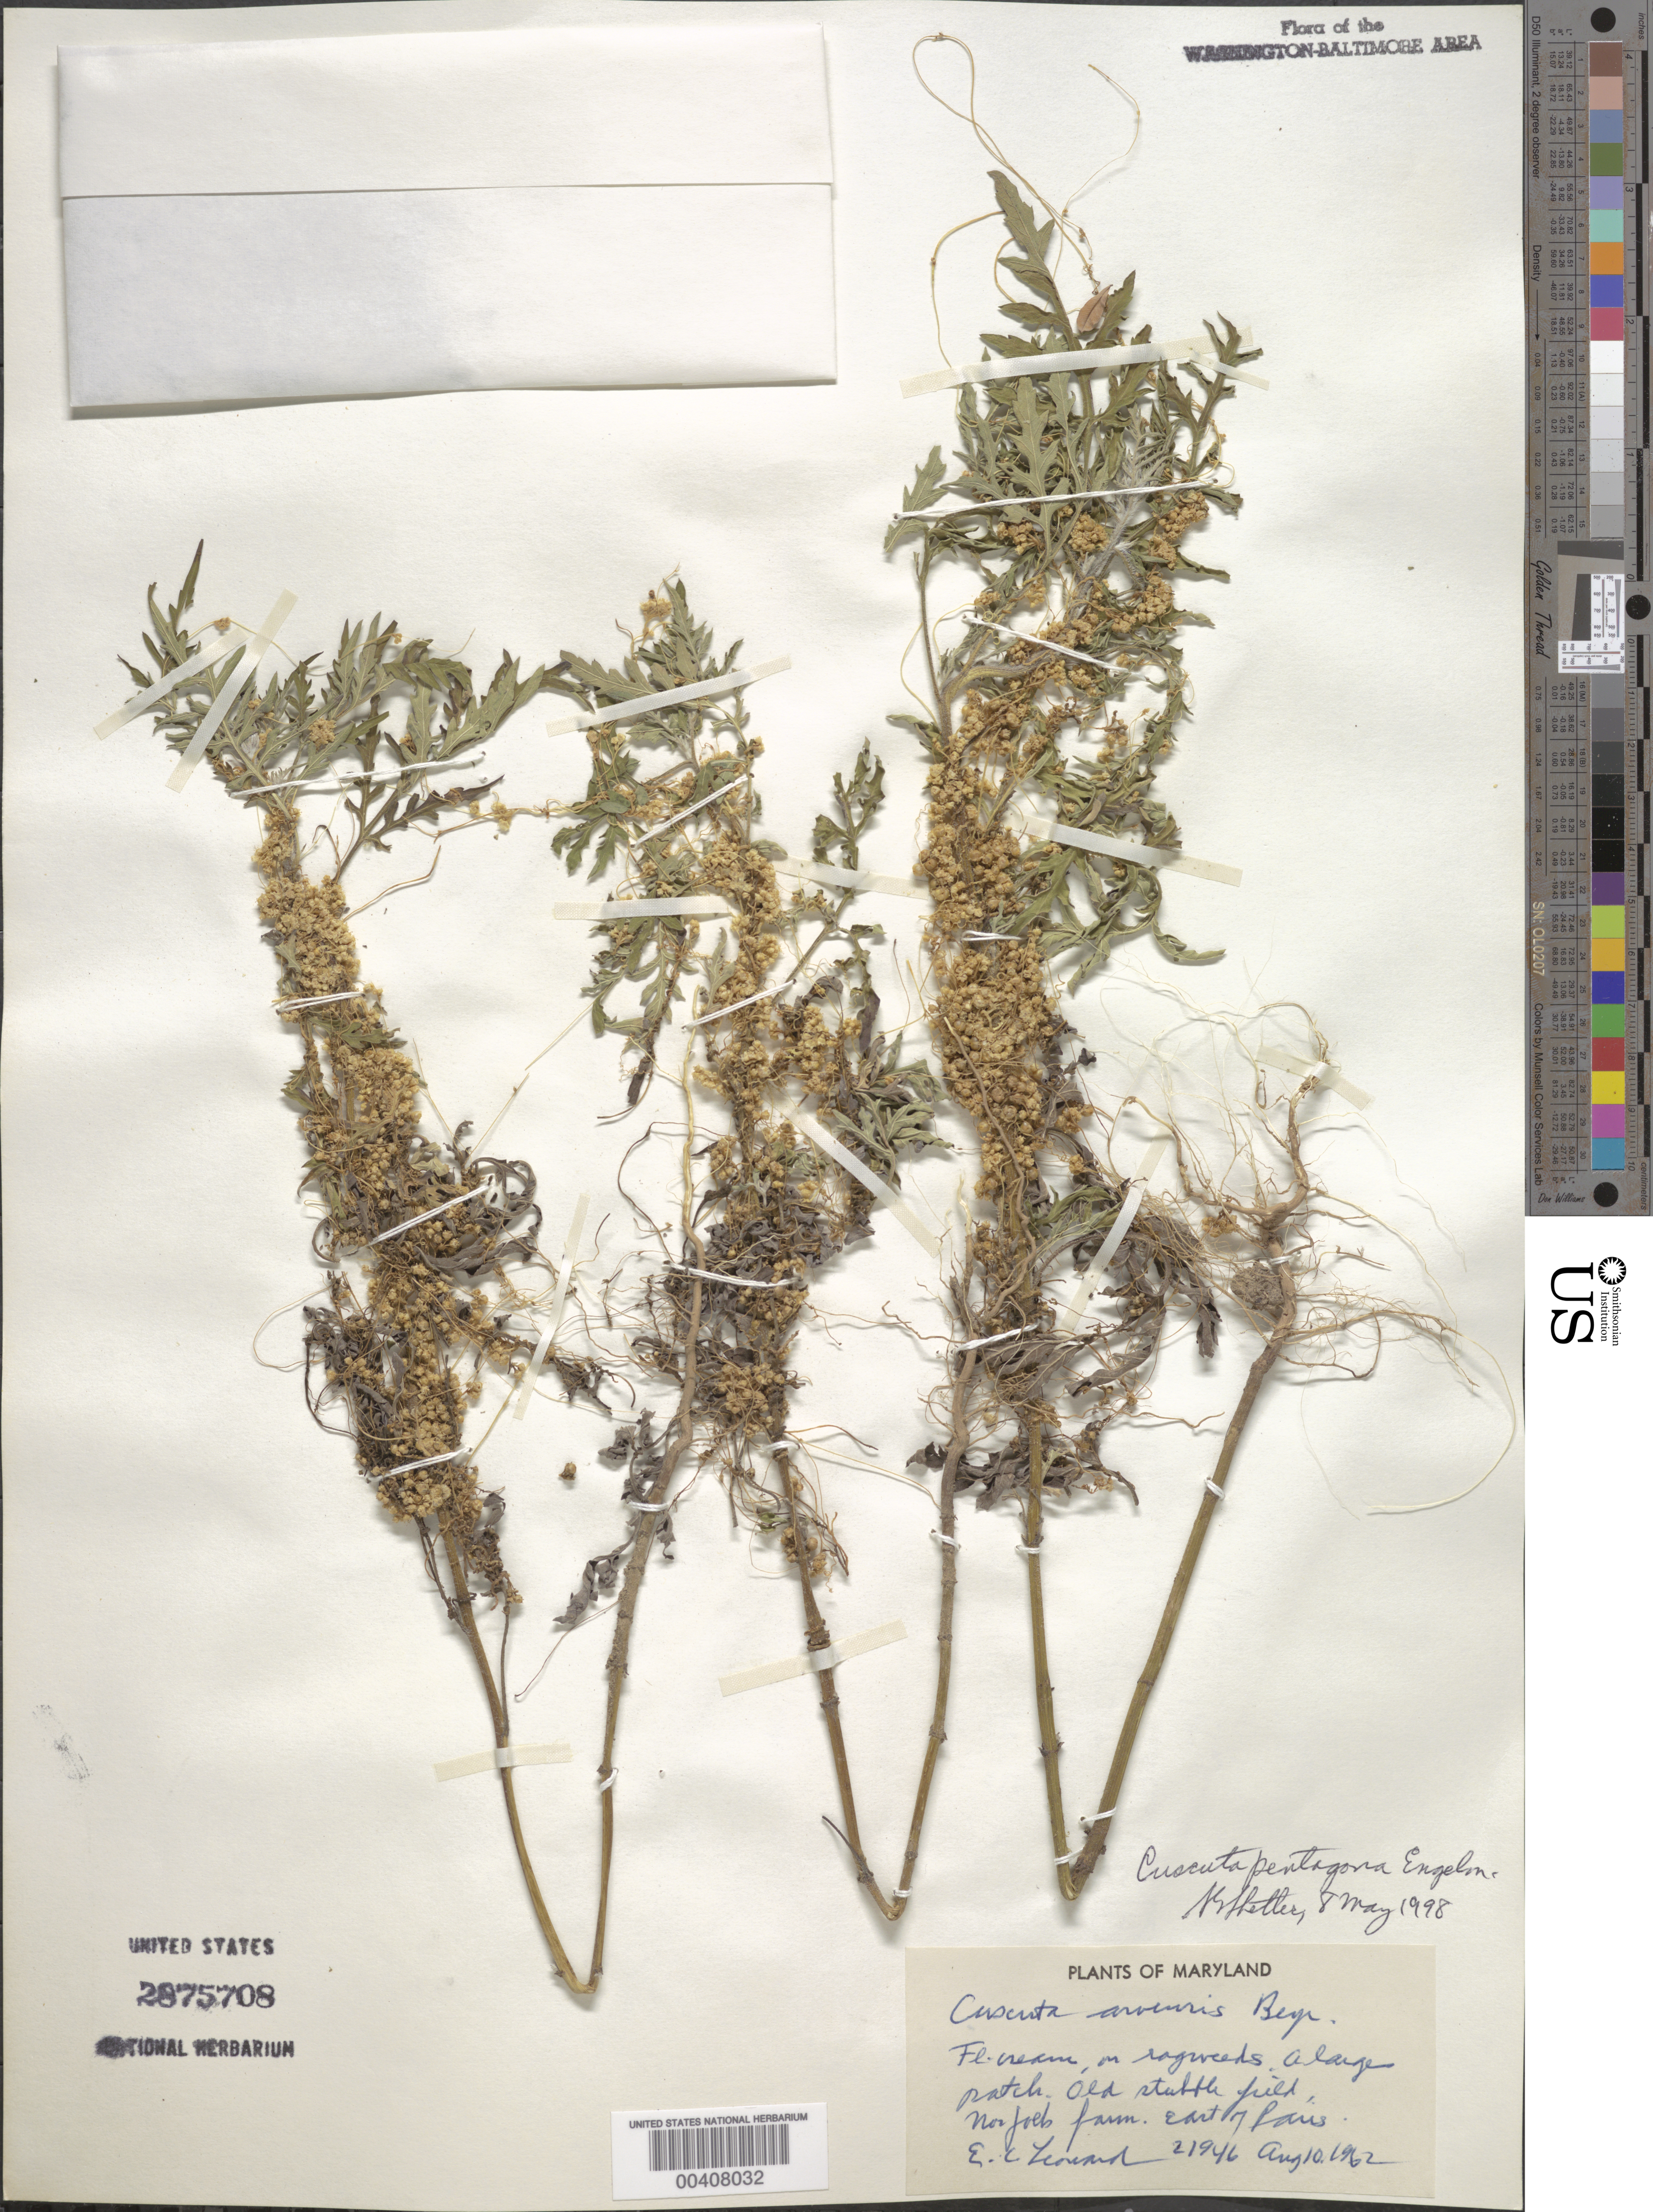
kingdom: Plantae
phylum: Tracheophyta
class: Magnoliopsida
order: Solanales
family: Convolvulaceae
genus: Cuscuta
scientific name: Cuscuta pentagona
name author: Engelm.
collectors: E. C. Leonard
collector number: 21946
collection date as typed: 10 Aug 1962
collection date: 1962-08-10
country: United States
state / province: Maryland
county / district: Calvert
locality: Norfolk Farm, E of Paris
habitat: On ragweeds, large patch, old stubble field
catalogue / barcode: US 2875708